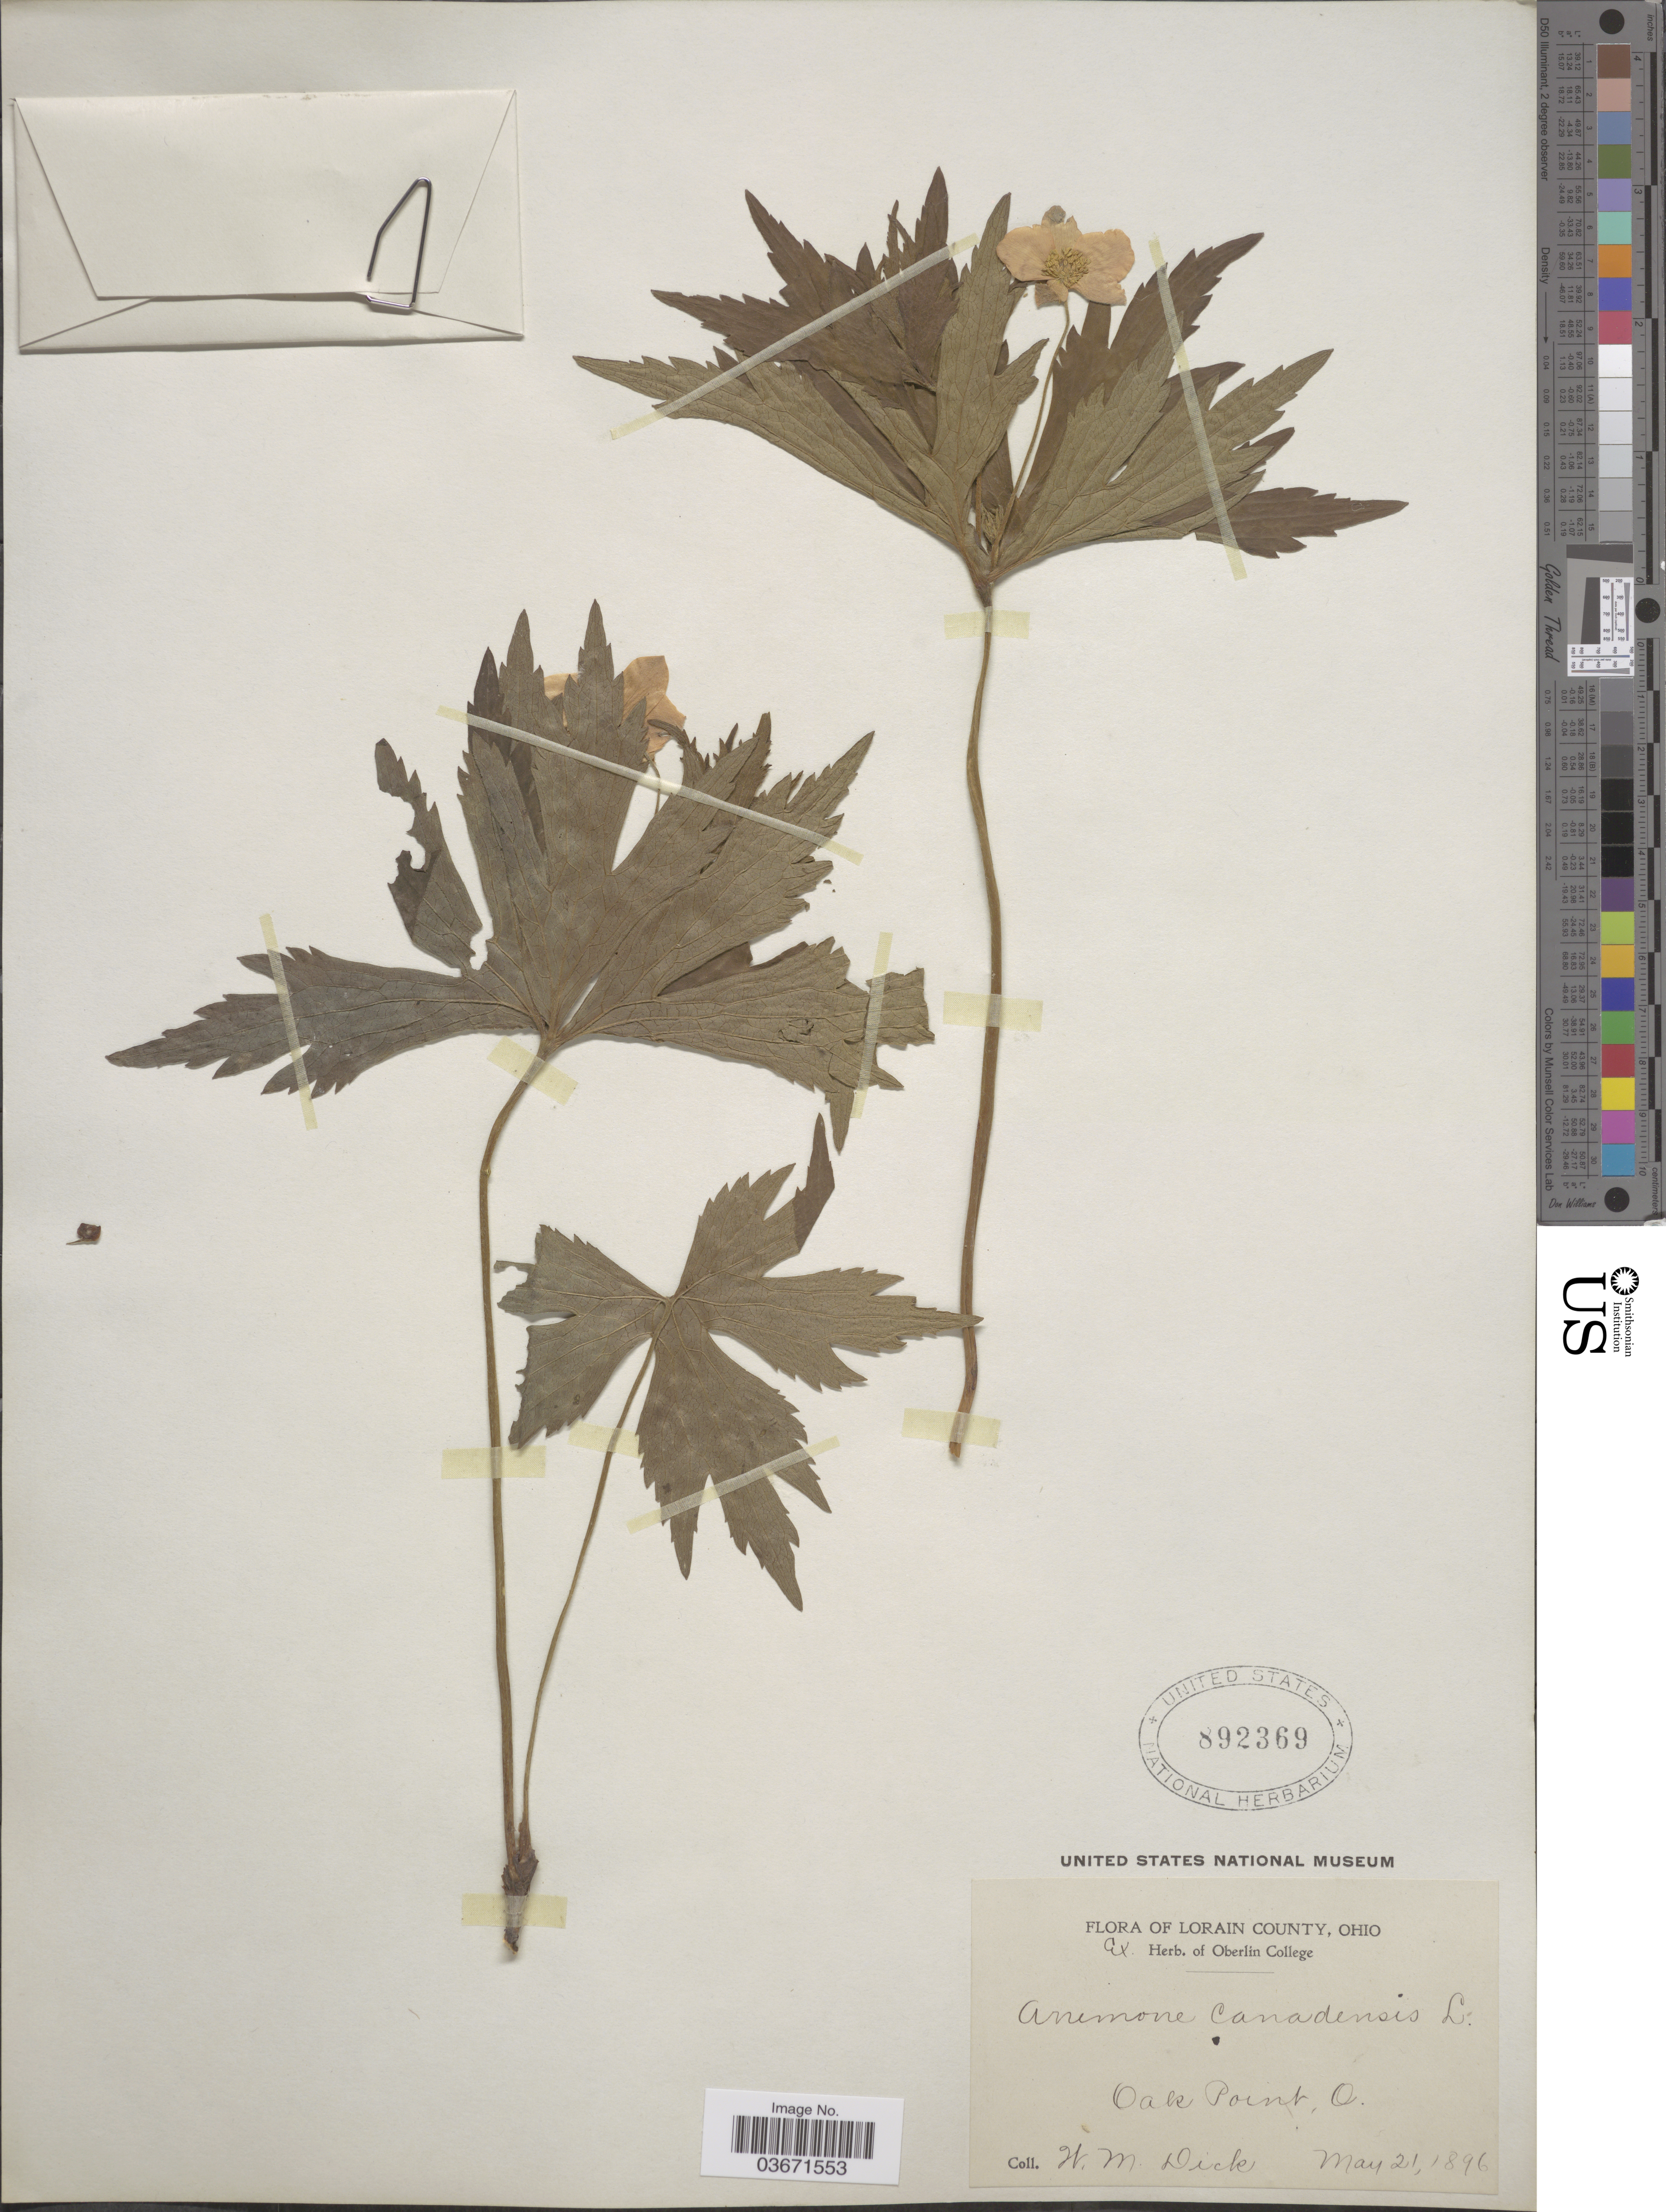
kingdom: Plantae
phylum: Tracheophyta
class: Magnoliopsida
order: Ranunculales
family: Ranunculaceae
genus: Anemone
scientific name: Anemone canadensis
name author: L.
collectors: W. Dick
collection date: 1896-05-21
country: United States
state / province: Ohio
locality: Lorain County. Oak Point.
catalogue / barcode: US 892369